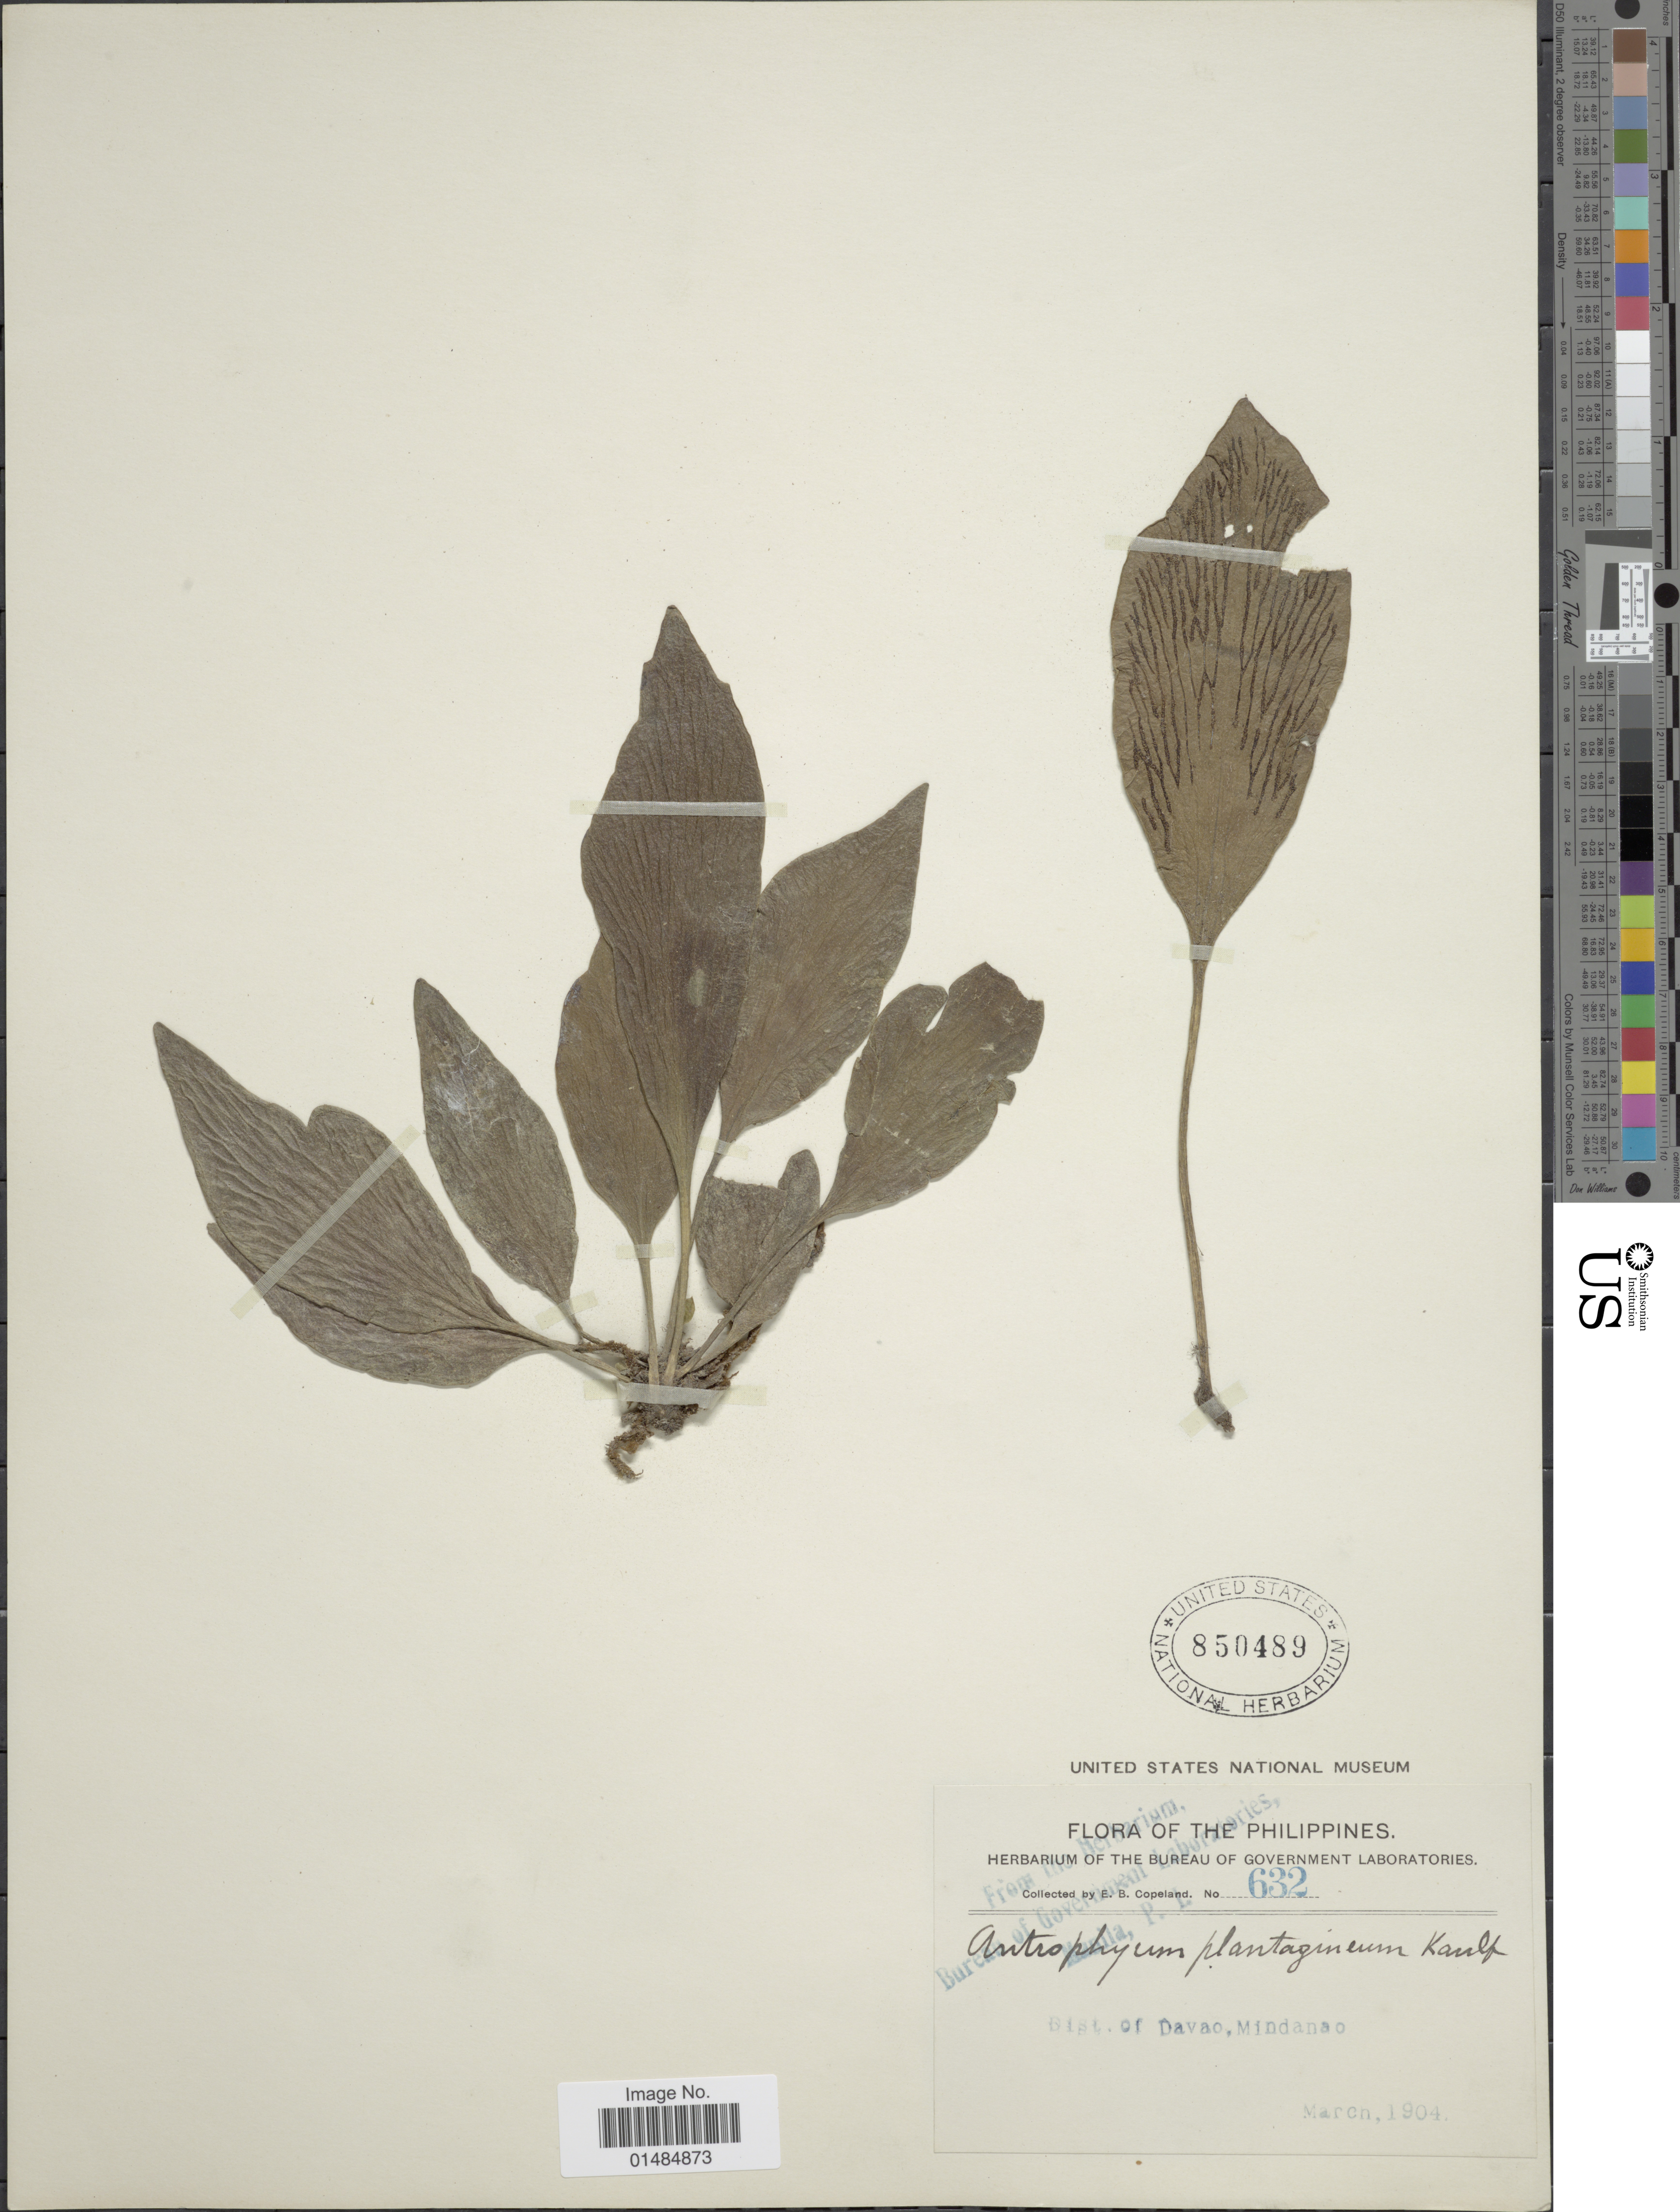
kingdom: Plantae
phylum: Tracheophyta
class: Polypodiopsida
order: Polypodiales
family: Pteridaceae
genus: Antrophyum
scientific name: Antrophyum plantagineum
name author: (Cav.) Kaulf.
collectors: E. B. Copeland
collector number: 632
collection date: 1904-03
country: Philippines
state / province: Davao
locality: Dist. of Davao, Mindanao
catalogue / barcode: US 850489